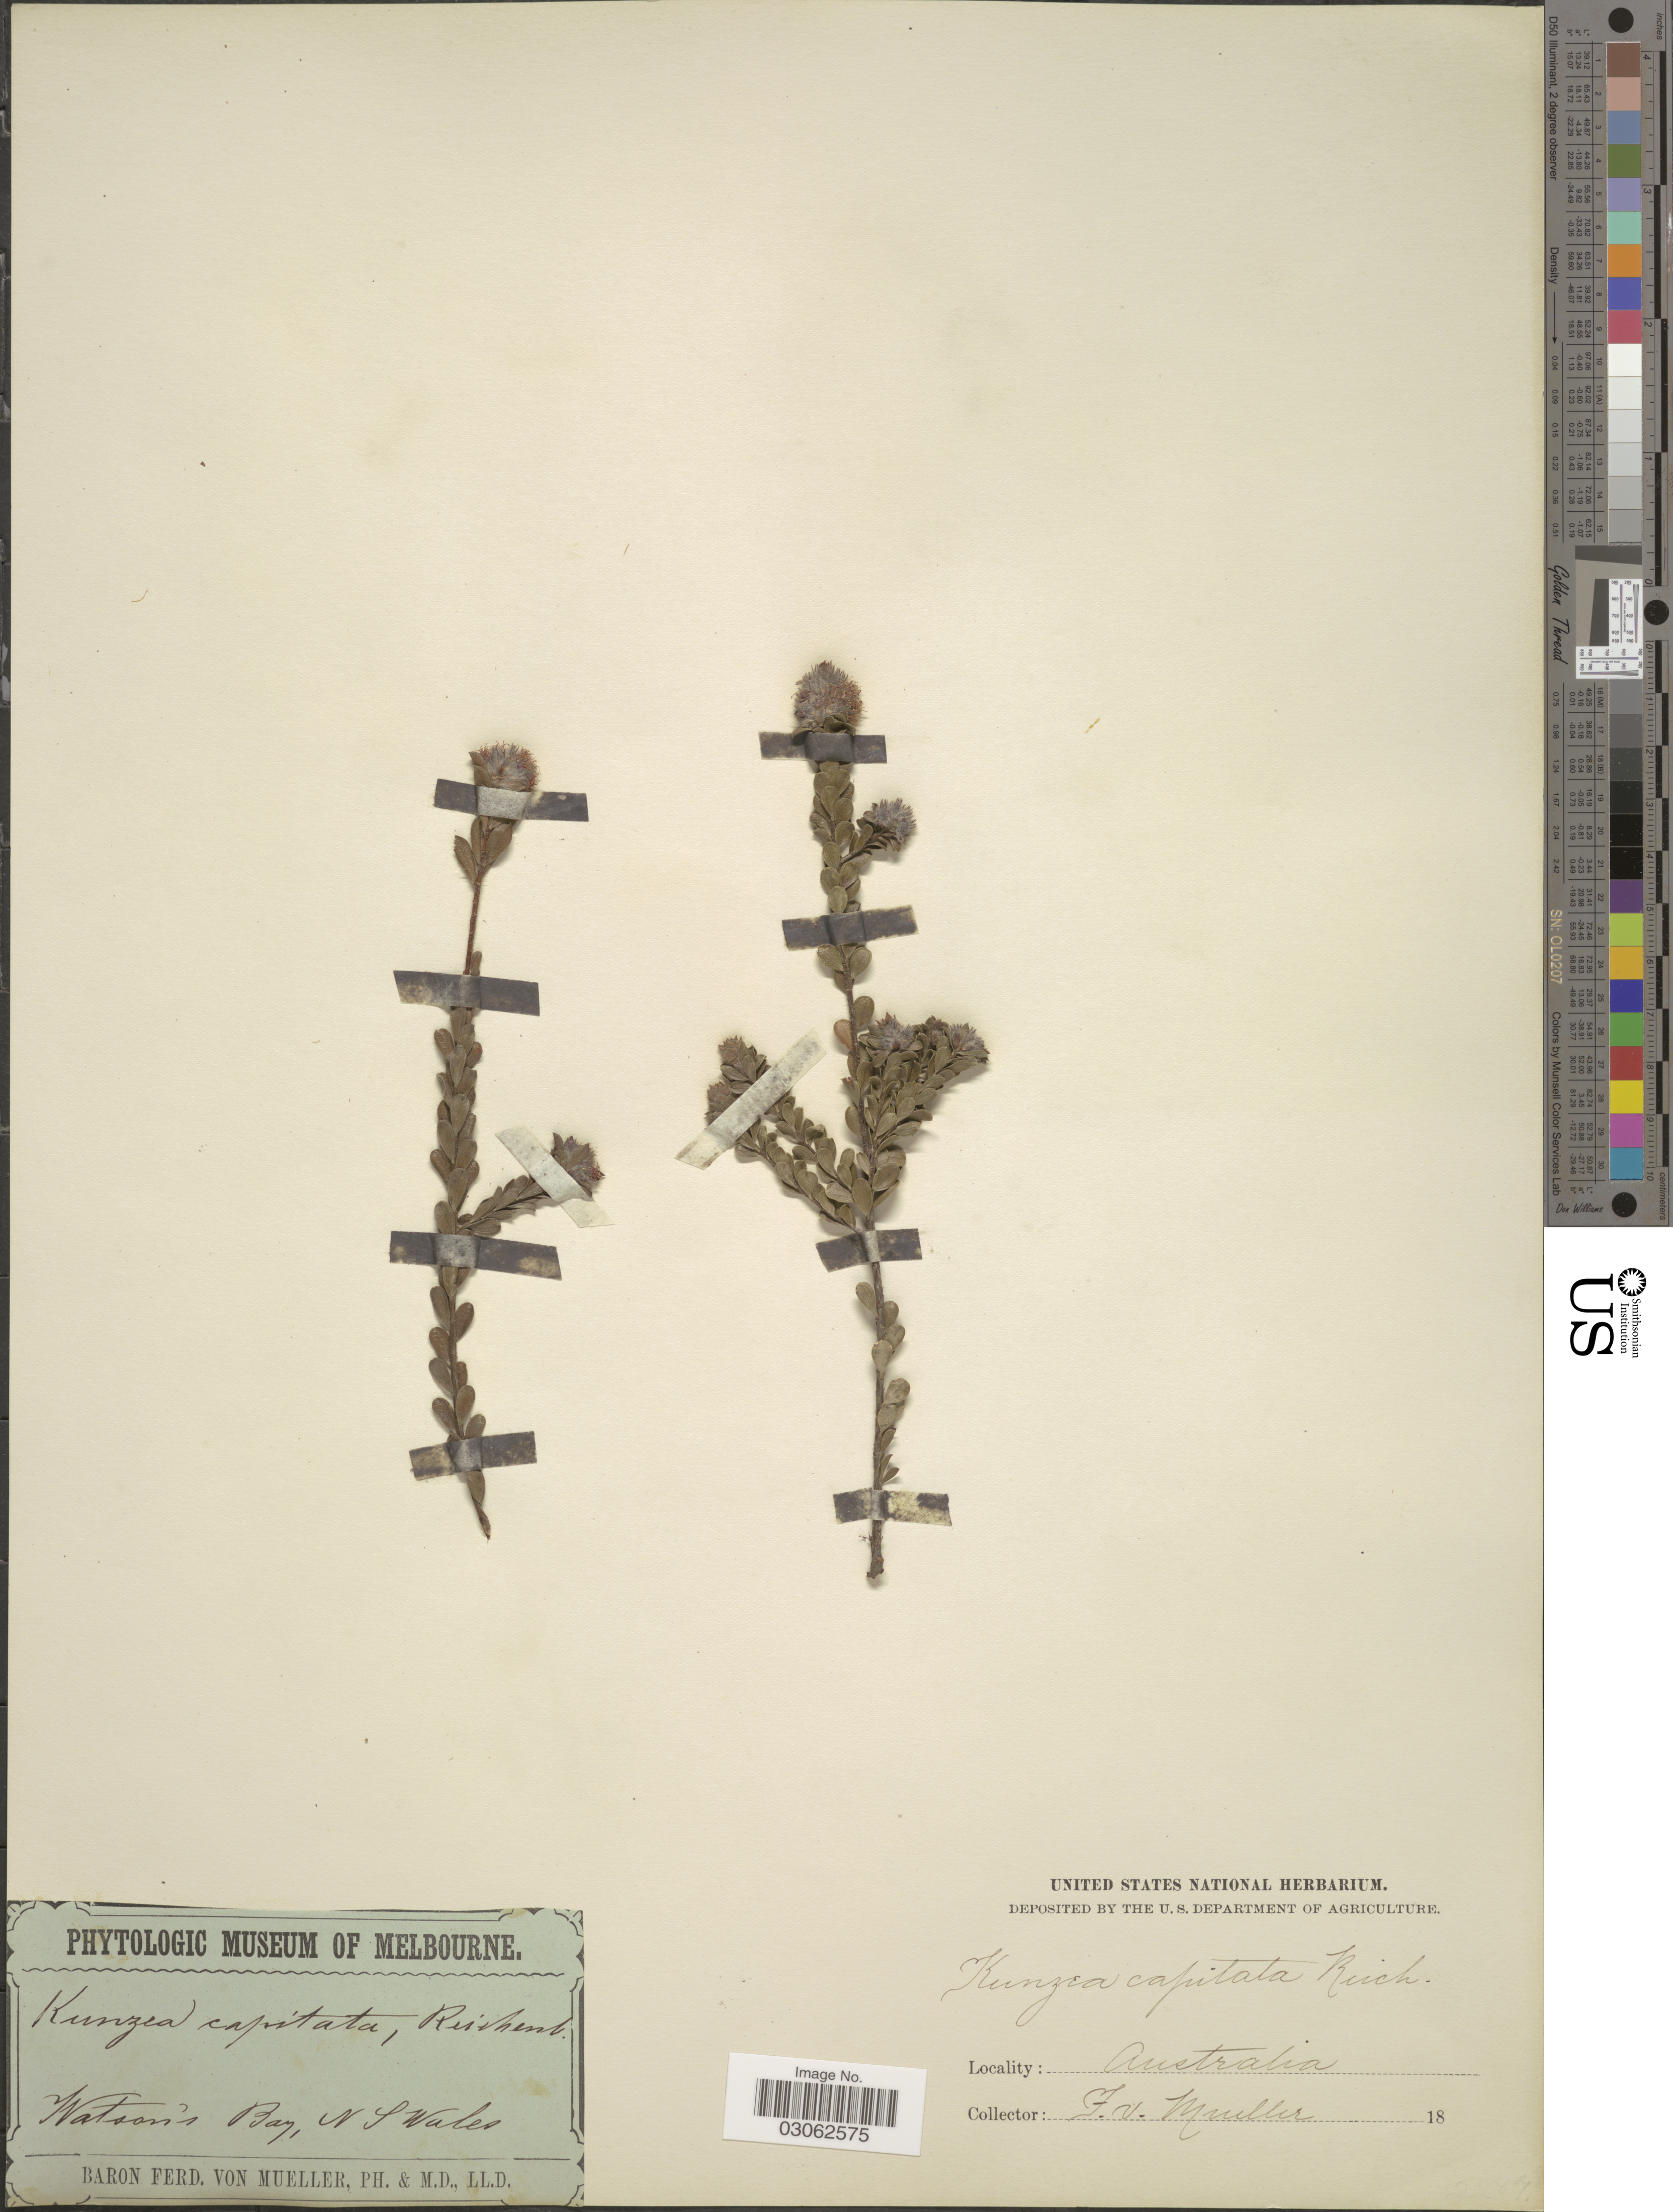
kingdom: Plantae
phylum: Tracheophyta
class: Magnoliopsida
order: Myrtales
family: Myrtaceae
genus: Kunzea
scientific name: Kunzea capitata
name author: (Sm.) Heynh.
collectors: B. von Mueller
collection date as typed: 18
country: Australia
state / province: New South Wales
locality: Watson's Bay, N S Wales.